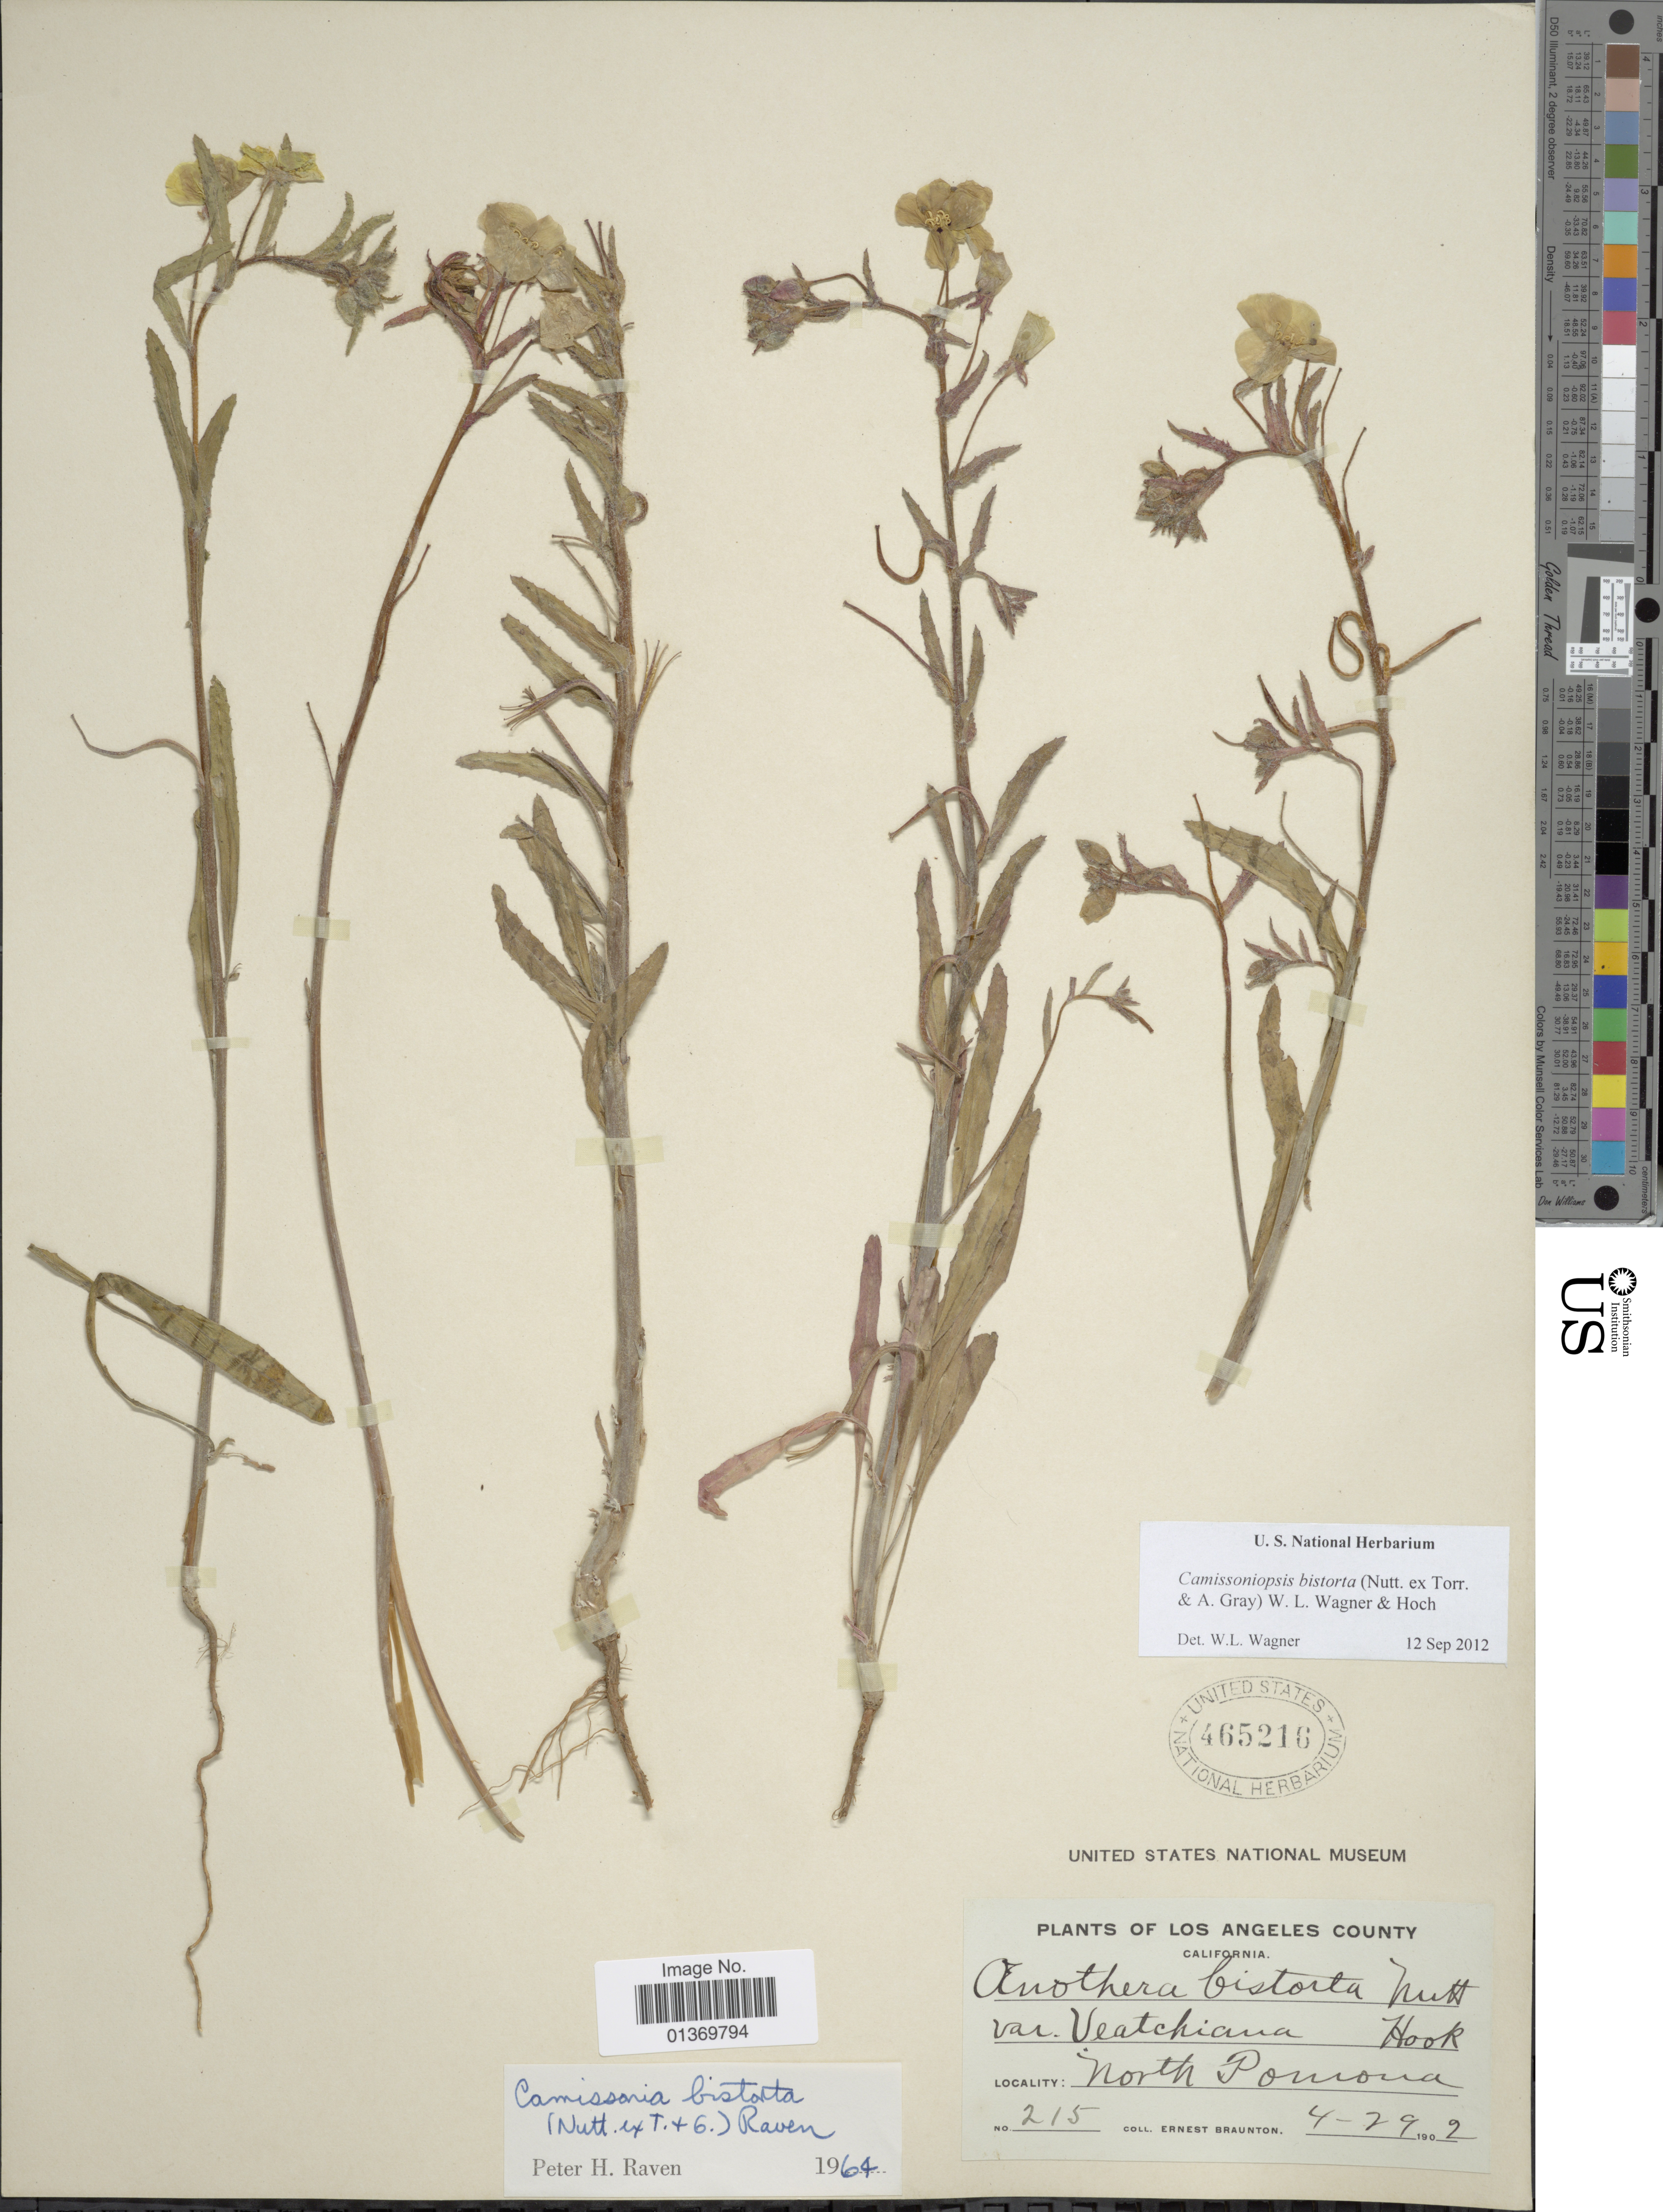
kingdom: Plantae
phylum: Tracheophyta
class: Magnoliopsida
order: Myrtales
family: Onagraceae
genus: Camissoniopsis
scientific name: Camissoniopsis bistorta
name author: (Nutt. ex Torr. & A. Gray) W.L. Wagner & Hoch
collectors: E. Braunton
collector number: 215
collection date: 1902-04-29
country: United States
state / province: California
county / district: Los Angeles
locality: Los Angeles County, North Pomona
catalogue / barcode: US 465216